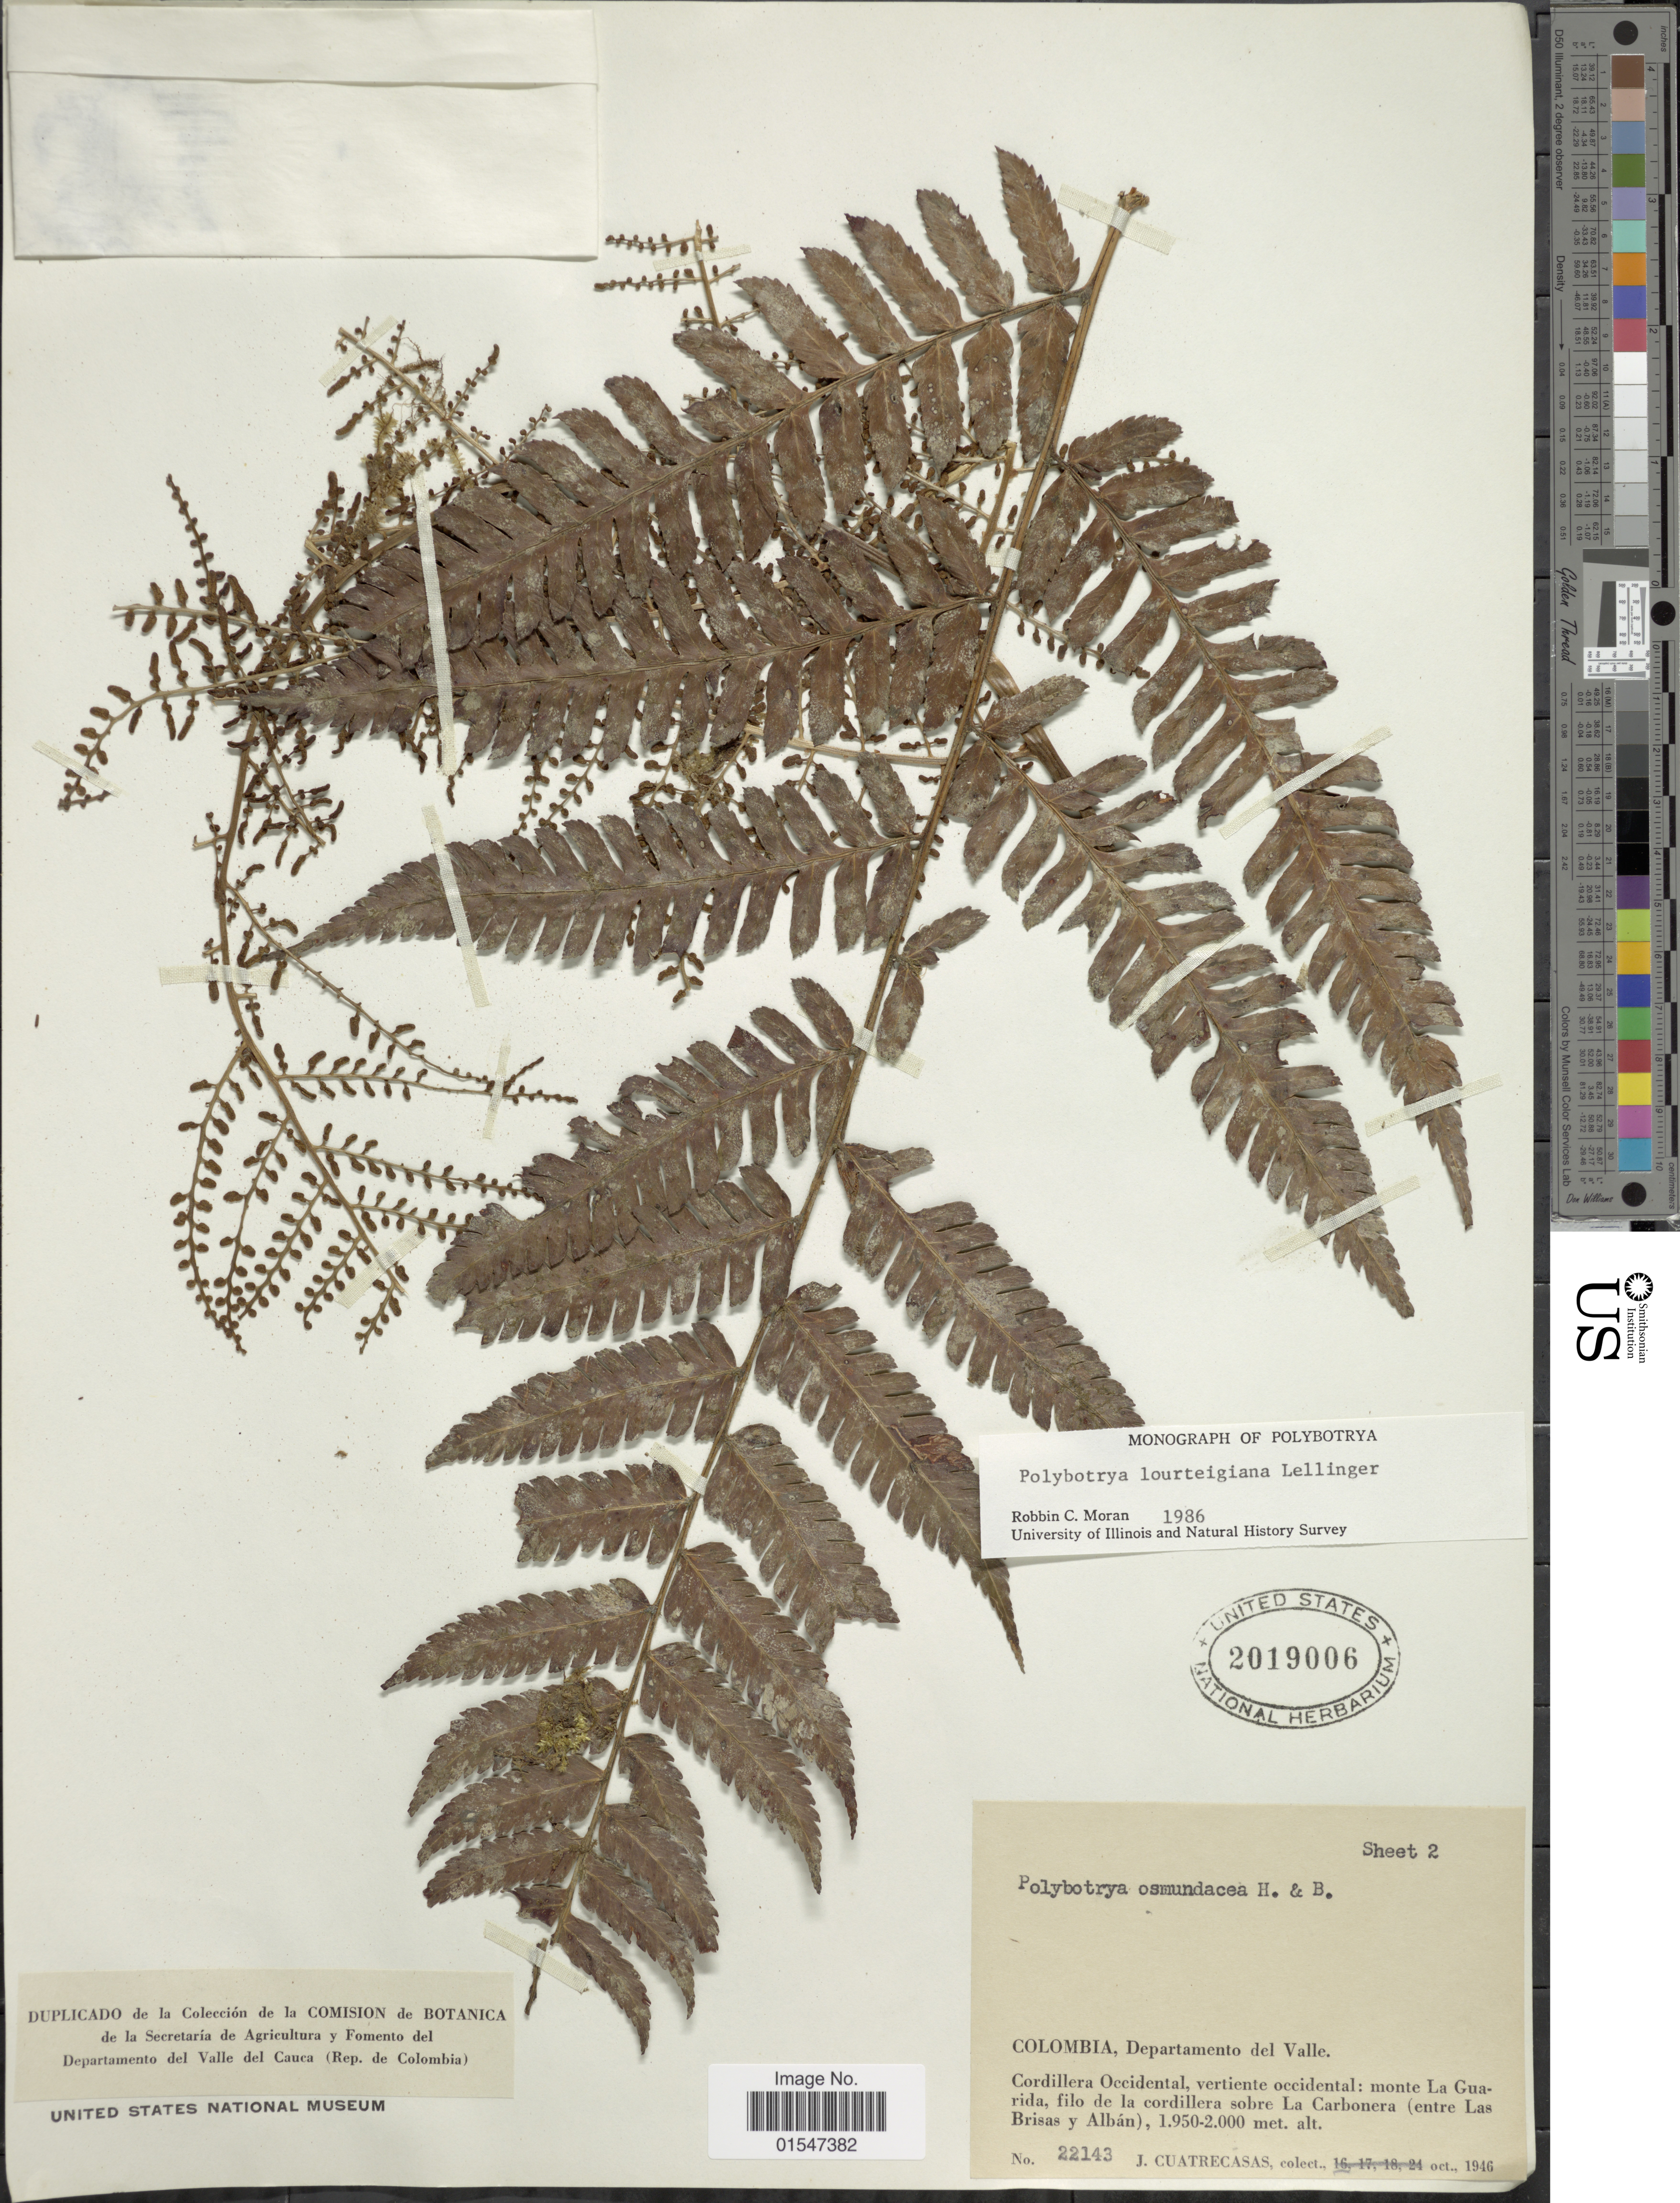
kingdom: Plantae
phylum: Tracheophyta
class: Polypodiopsida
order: Polypodiales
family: Dryopteridaceae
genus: Polybotrya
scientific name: Polybotrya lourteigiana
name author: Lellinger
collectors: J. Cuatrecasas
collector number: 22143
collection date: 1946-10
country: Colombia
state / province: Valle del Cauca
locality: Departamento del Valle, Cordillera Occidental, vertiente occidental: monte La Guarida, filo de la cordillera sobre La Carbonera (entre Las Brisas y Albán)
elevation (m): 1950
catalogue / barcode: US 2019006